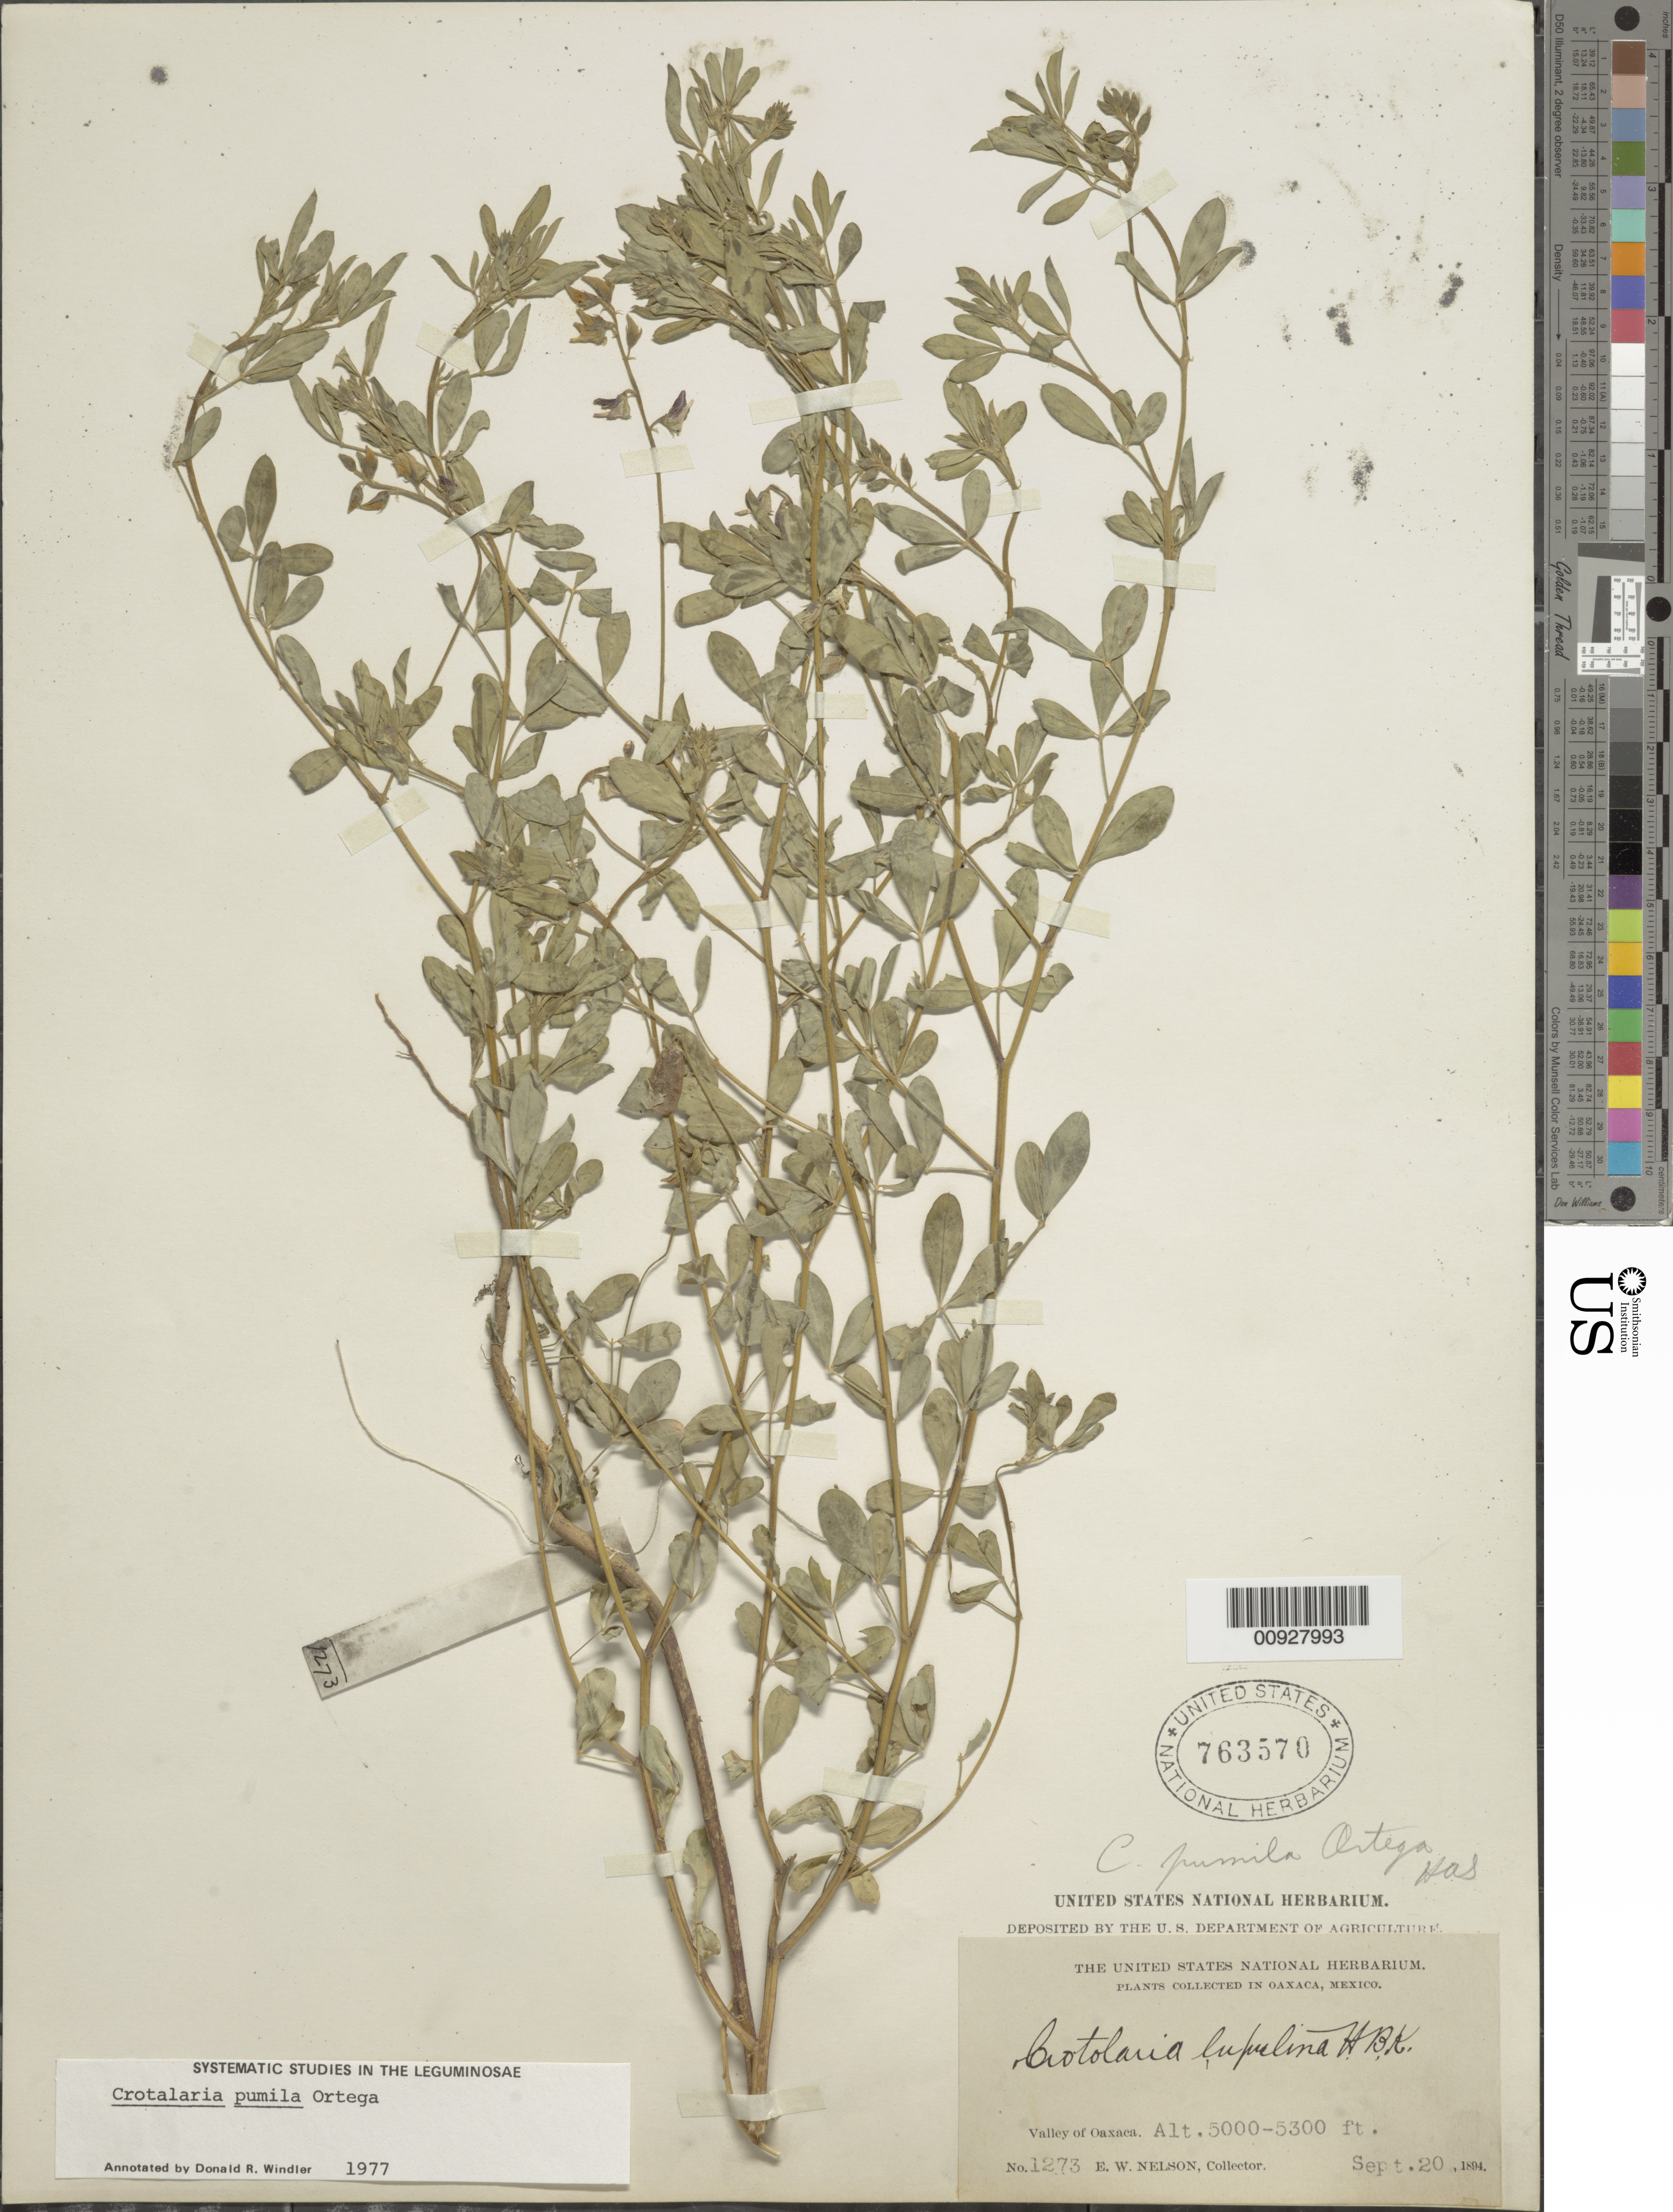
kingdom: Plantae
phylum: Tracheophyta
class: Magnoliopsida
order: Fabales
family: Fabaceae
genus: Crotalaria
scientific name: Crotalaria pumila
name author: Ortega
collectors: E. W. Nelson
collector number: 1273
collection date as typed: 20 Sep 1894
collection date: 1894-09-20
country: Mexico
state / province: Oaxaca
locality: Valley of Oaxaca.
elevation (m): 1524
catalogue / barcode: US 763570